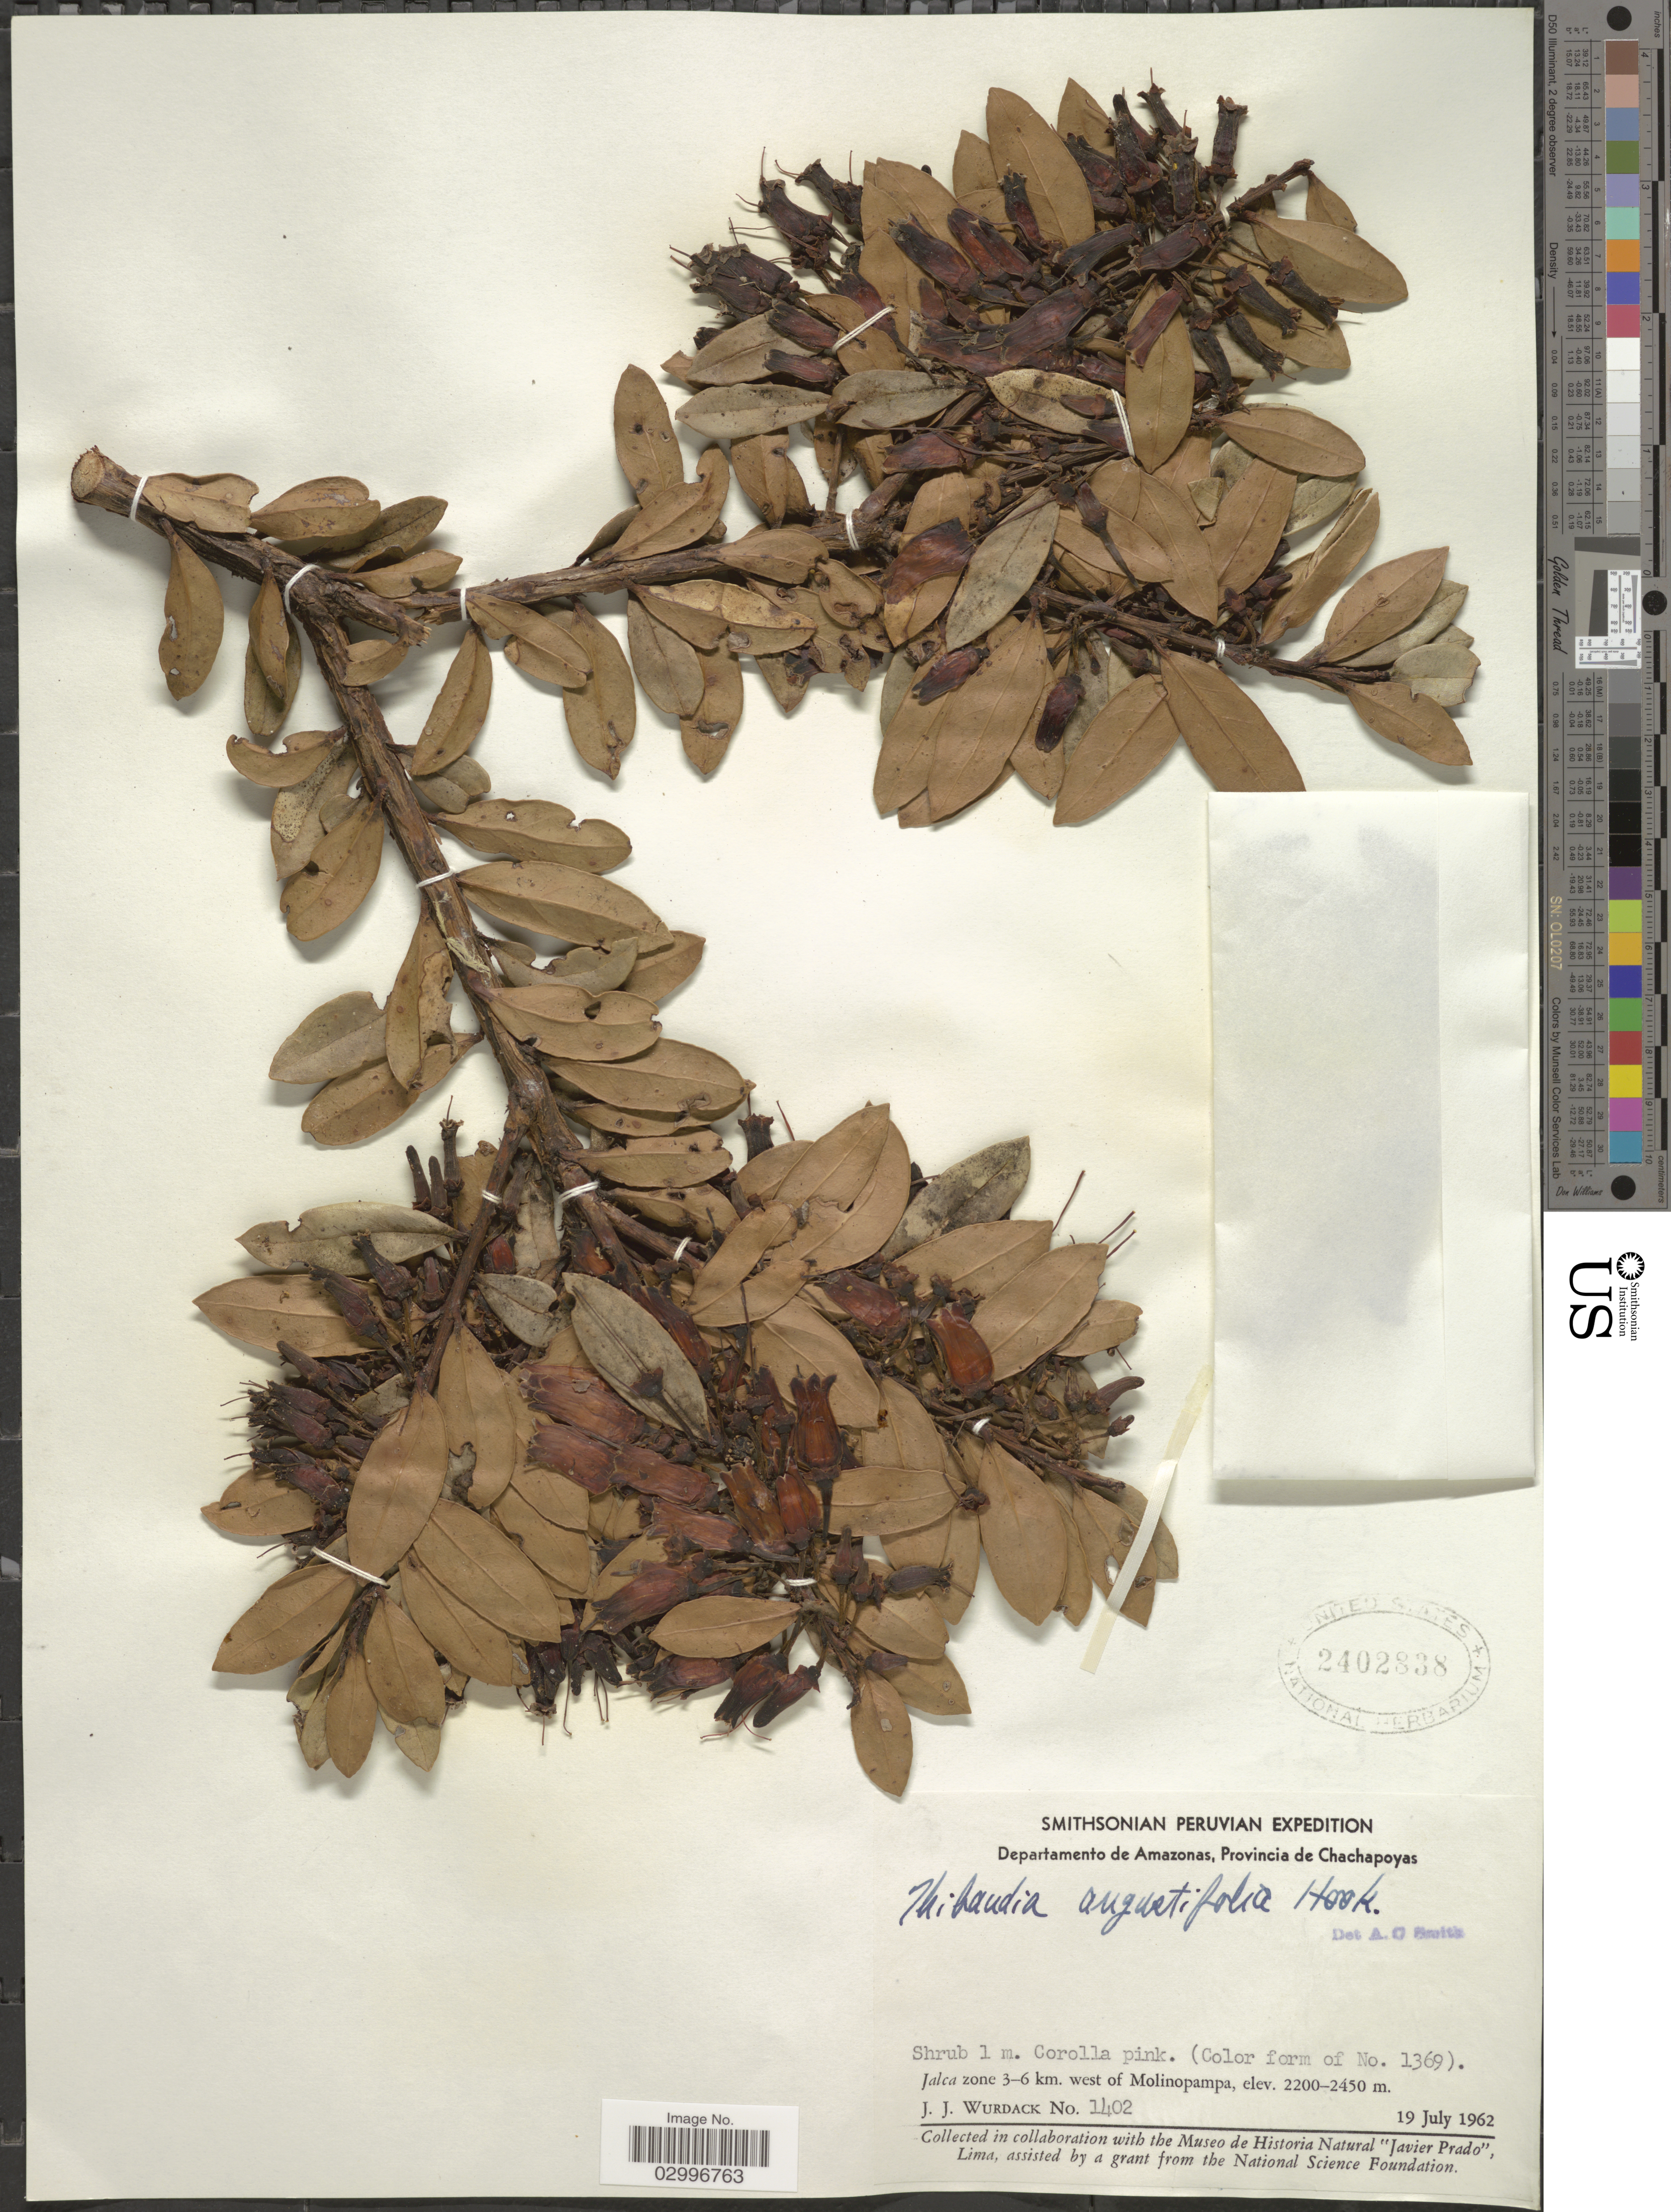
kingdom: Plantae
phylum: Tracheophyta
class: Magnoliopsida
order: Ericales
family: Ericaceae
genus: Thibaudia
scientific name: Thibaudia angustifolia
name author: Hook.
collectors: J. J. Wurdack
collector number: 1402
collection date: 1962-07-19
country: Peru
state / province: Amazonas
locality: Departamento de Amazonas, Provincia de Chachapoyas. Jalca zone 3-6 km. west of Molinopampa.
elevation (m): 2200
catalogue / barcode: US 2402838